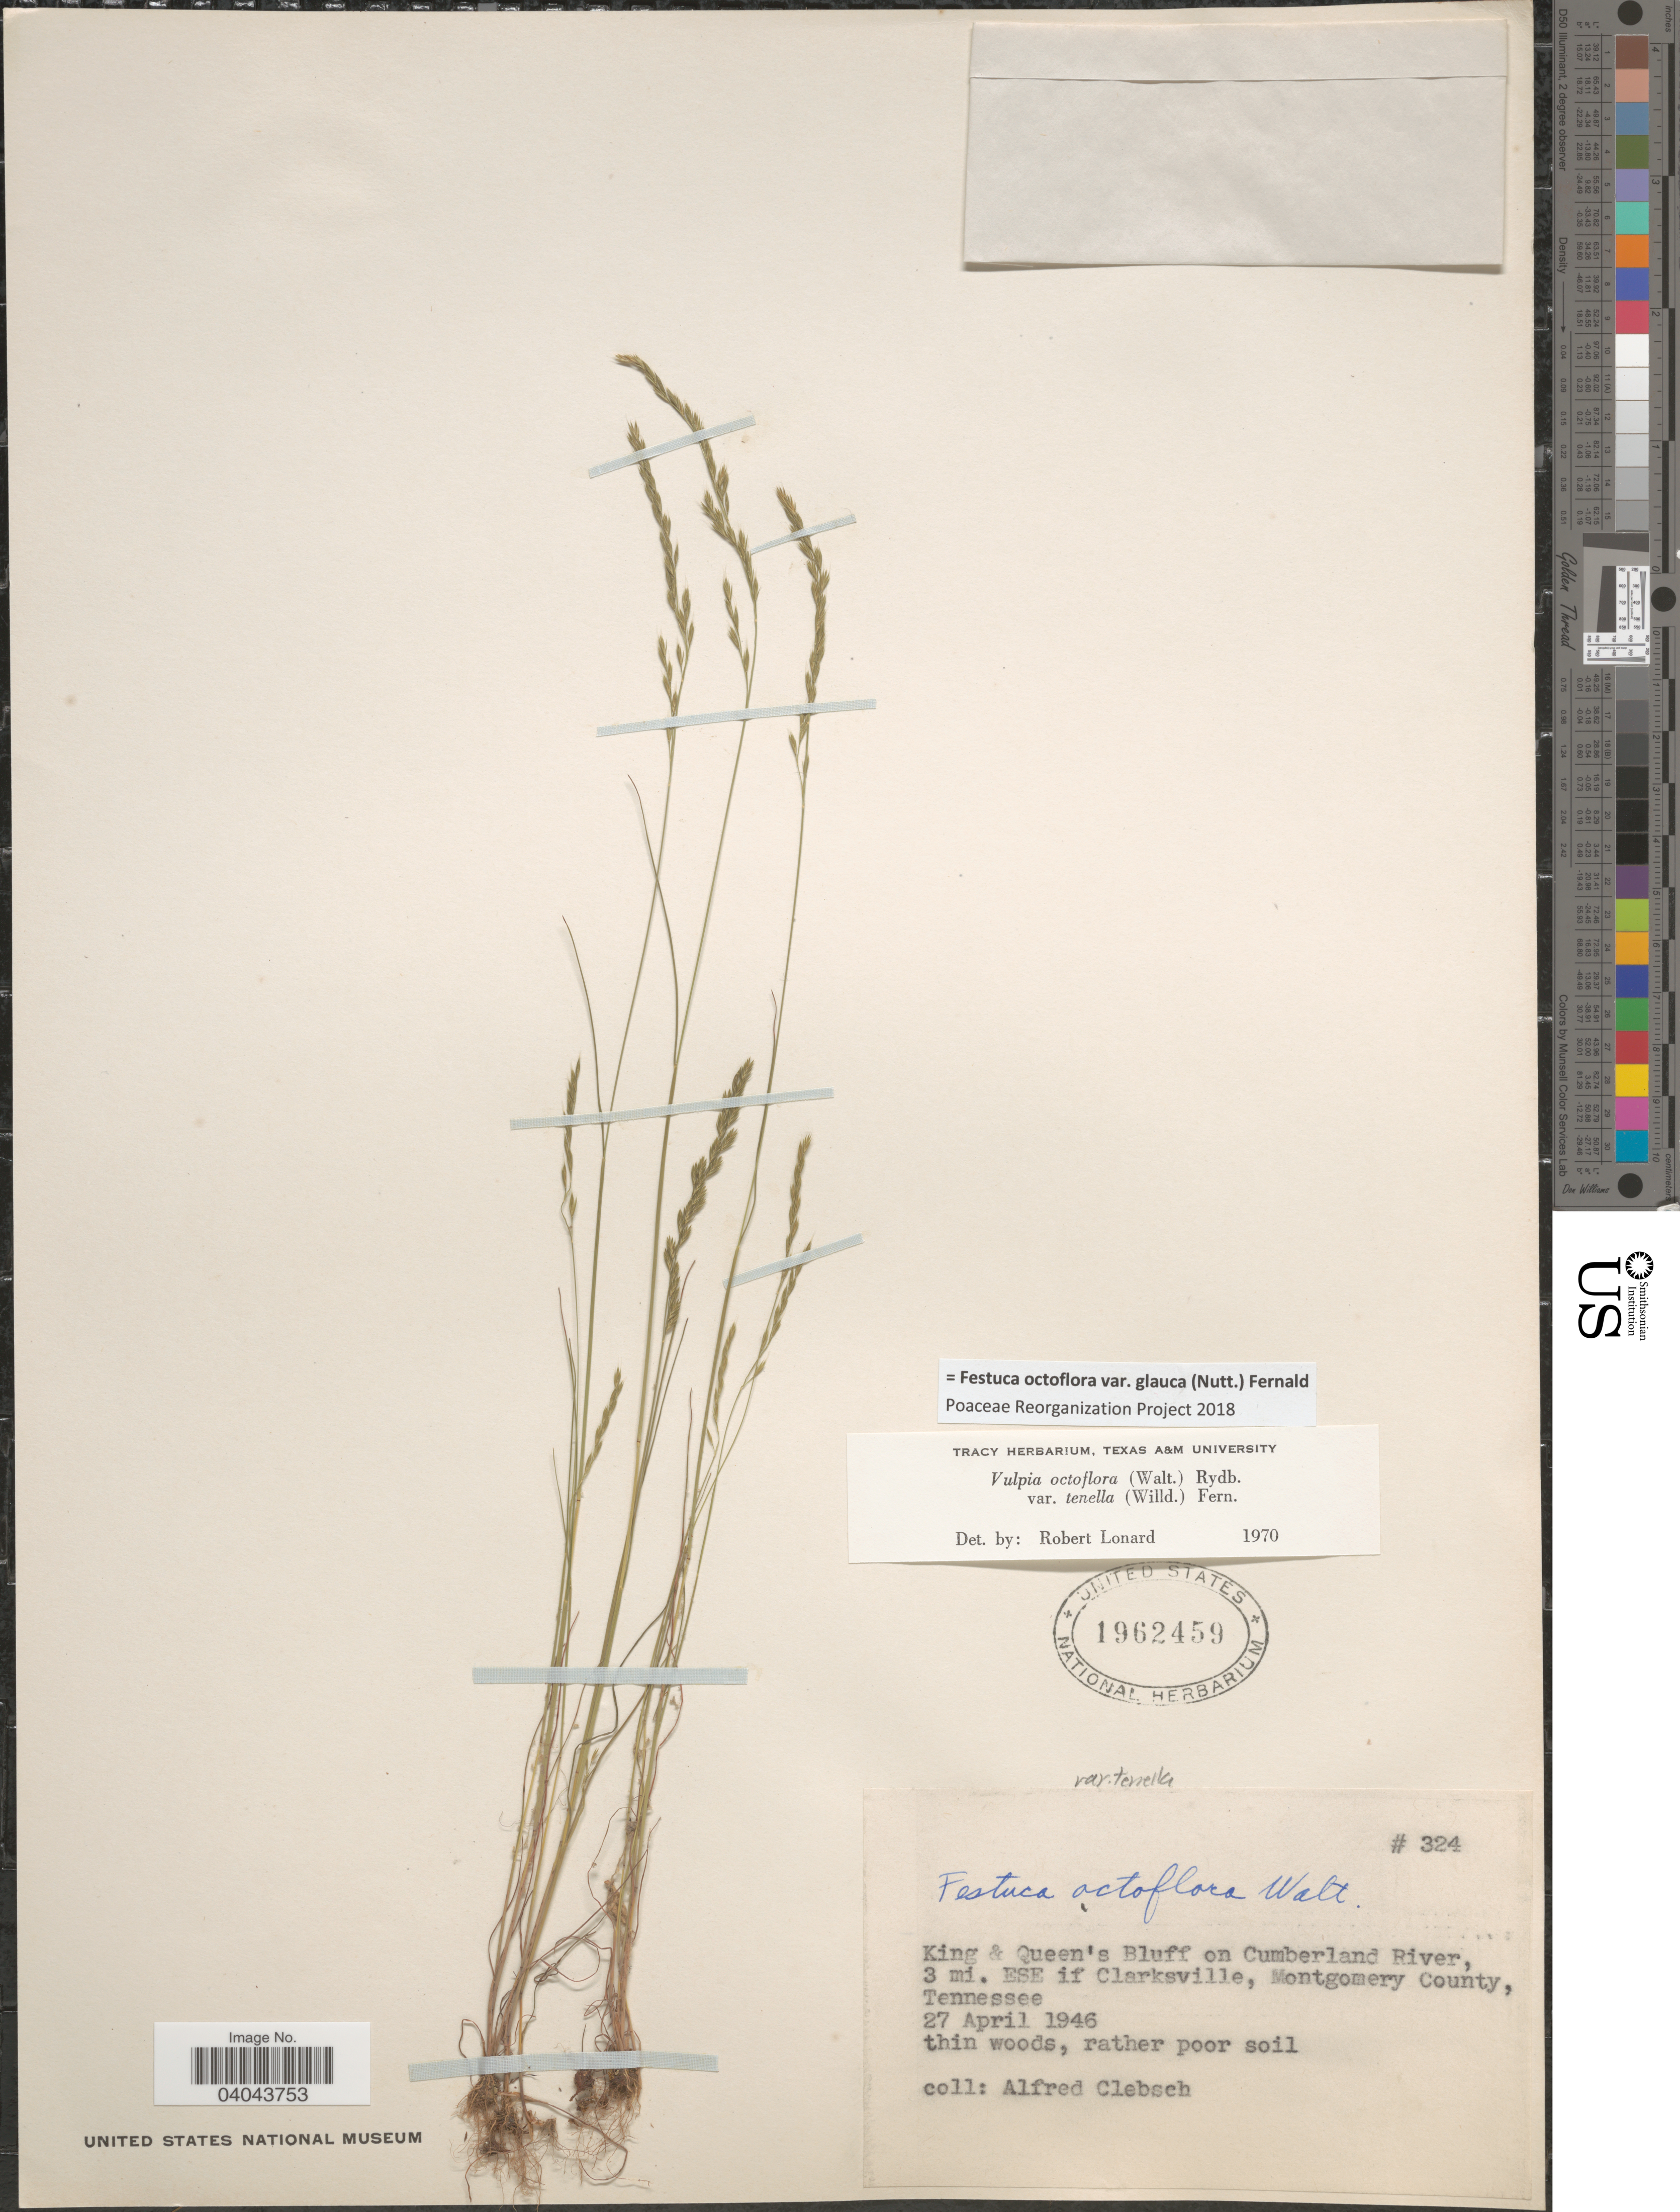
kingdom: Plantae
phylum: Tracheophyta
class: Liliopsida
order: Poales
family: Poaceae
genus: Festuca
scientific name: Festuca octoflora var. glauca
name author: (Nutt.) Fernald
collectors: A. Clebsch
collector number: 324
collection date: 1946-04-27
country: United States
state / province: Tennessee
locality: King & Queen's Bluff on Cumberland River, 3 mi. ESE of Clarksville, Montgomery County.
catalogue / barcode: US 1962459